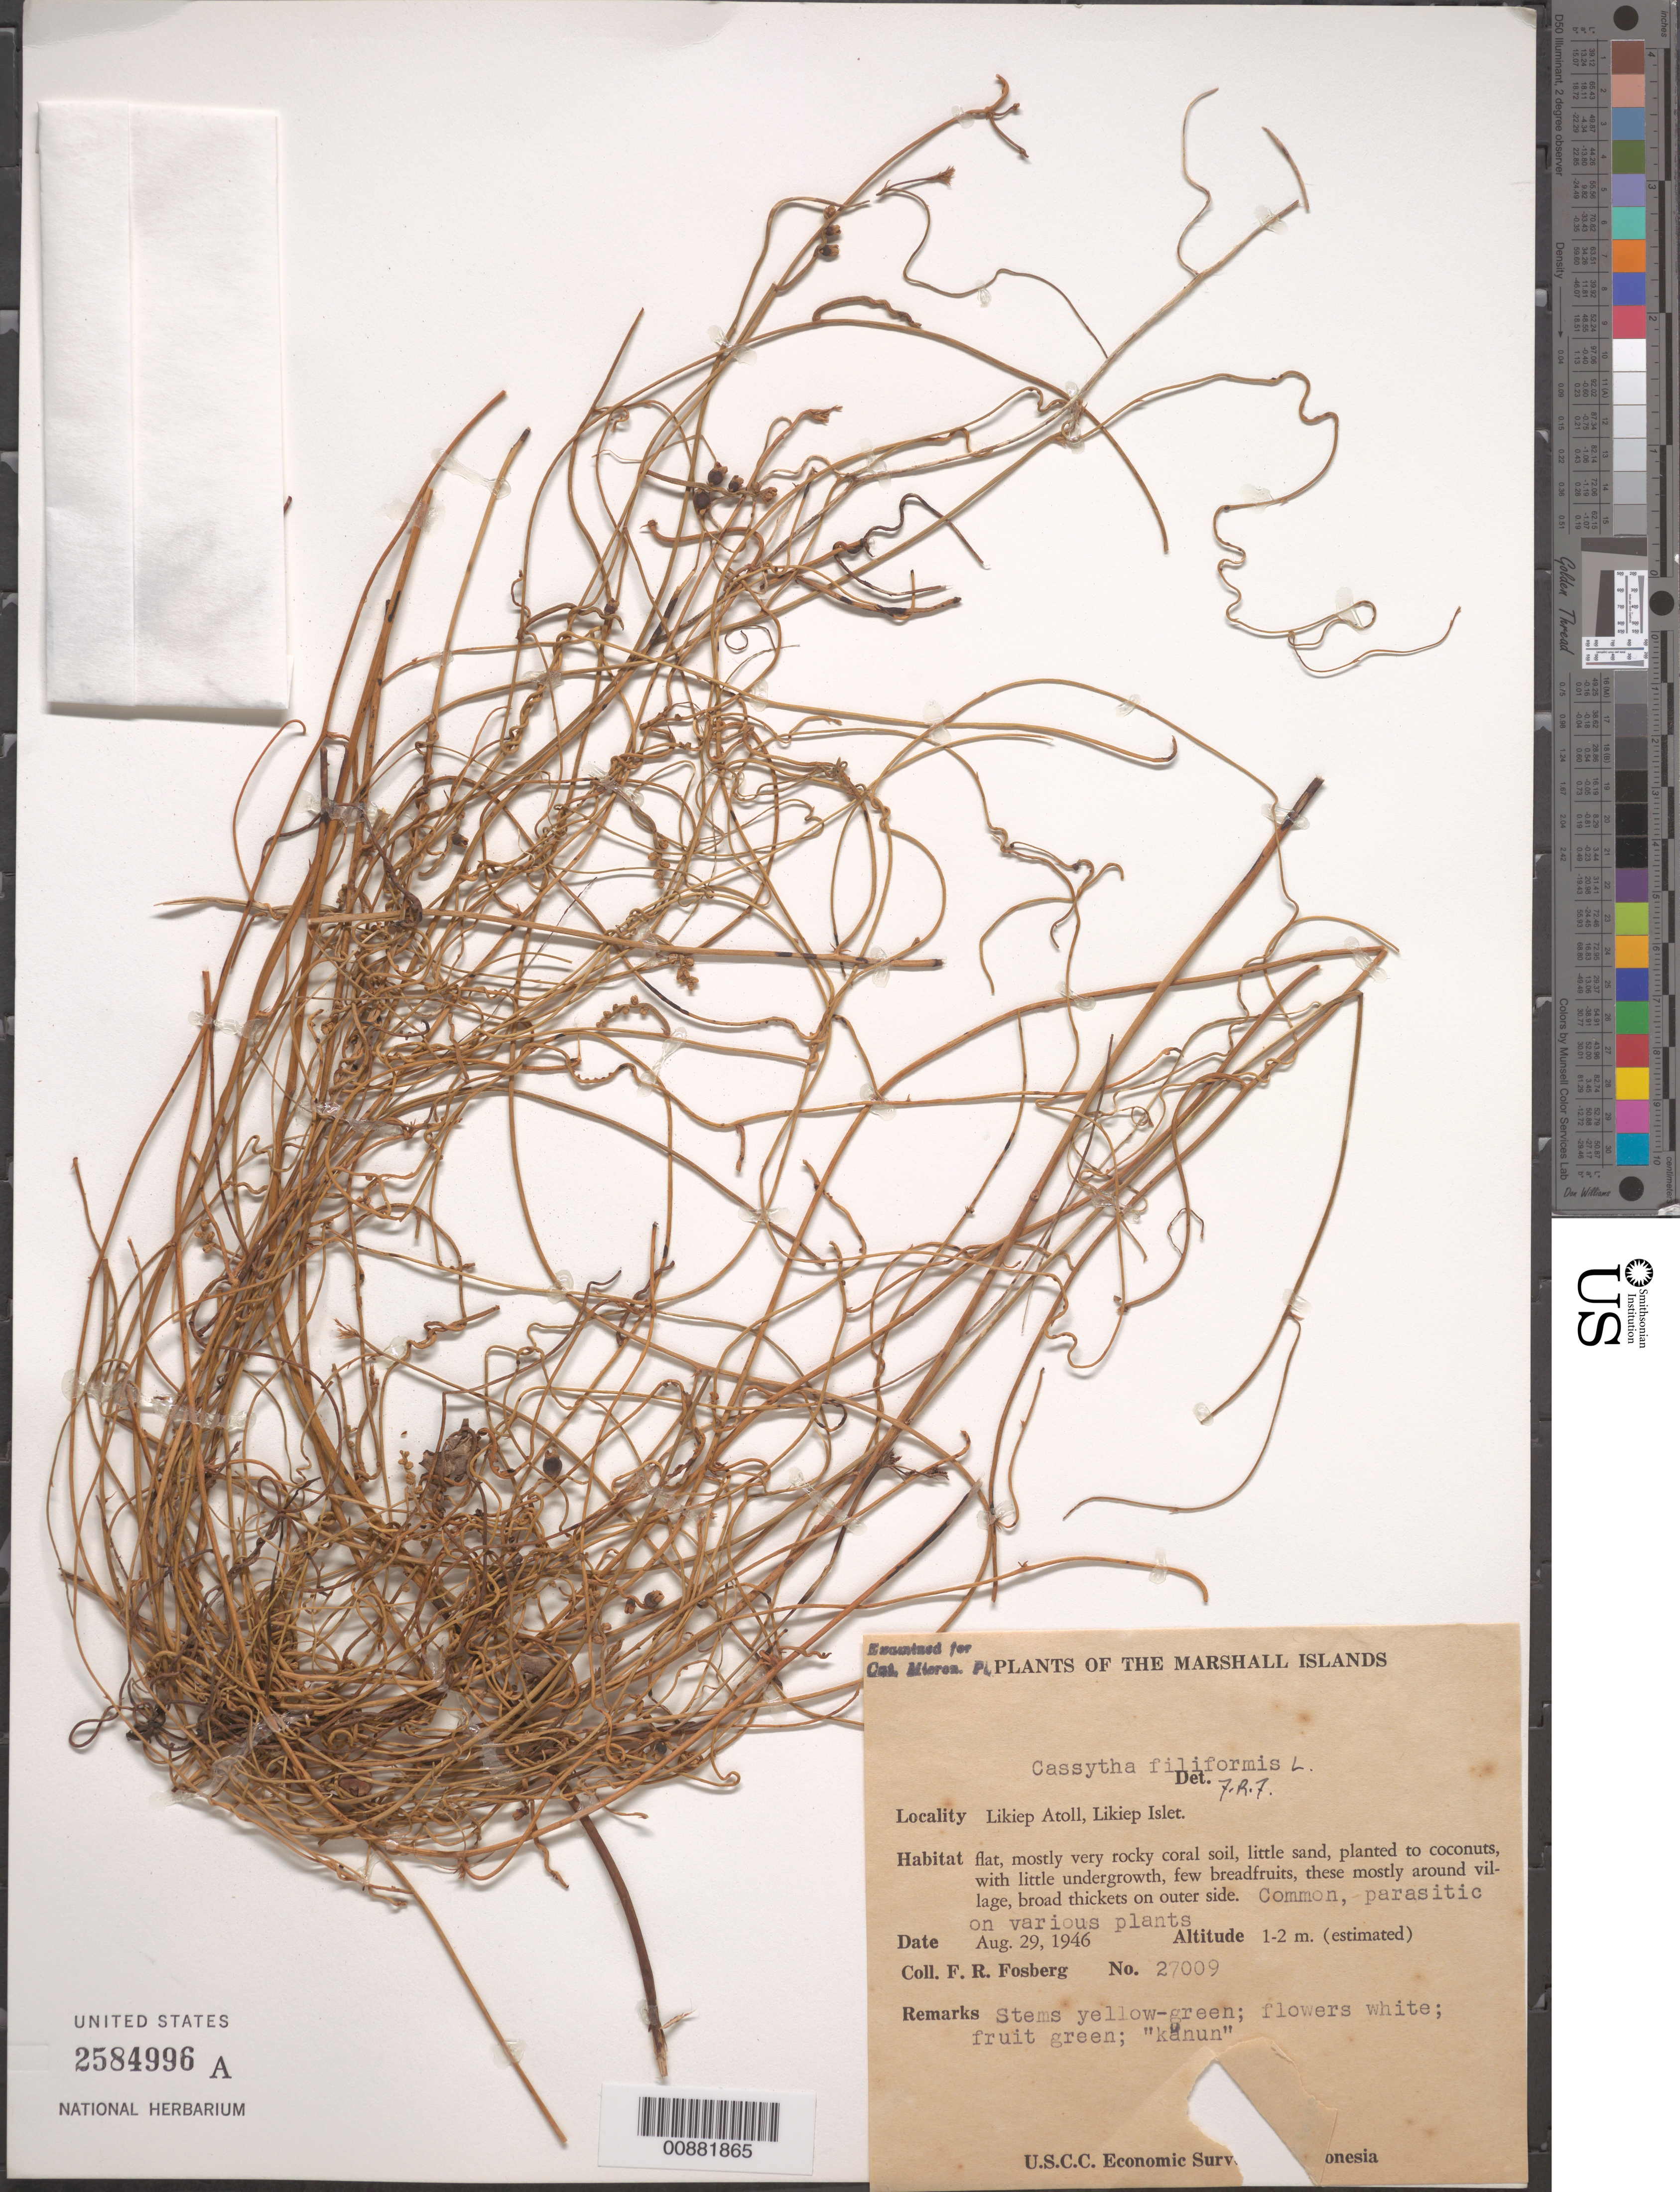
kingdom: Plantae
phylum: Tracheophyta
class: Magnoliopsida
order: Laurales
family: Lauraceae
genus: Cassytha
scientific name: Cassytha filiformis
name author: L.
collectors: F. R. Fosberg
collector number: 27009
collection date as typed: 29 Aug 1946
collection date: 1946-08-29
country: Marshall Islands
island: Likiep Atoll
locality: Likiep Islet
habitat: flat, mostly very rocky coral soil,little sand, planted w coconuts, around village, broad thickets on outer side; parasitic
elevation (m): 1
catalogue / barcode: US 2584996